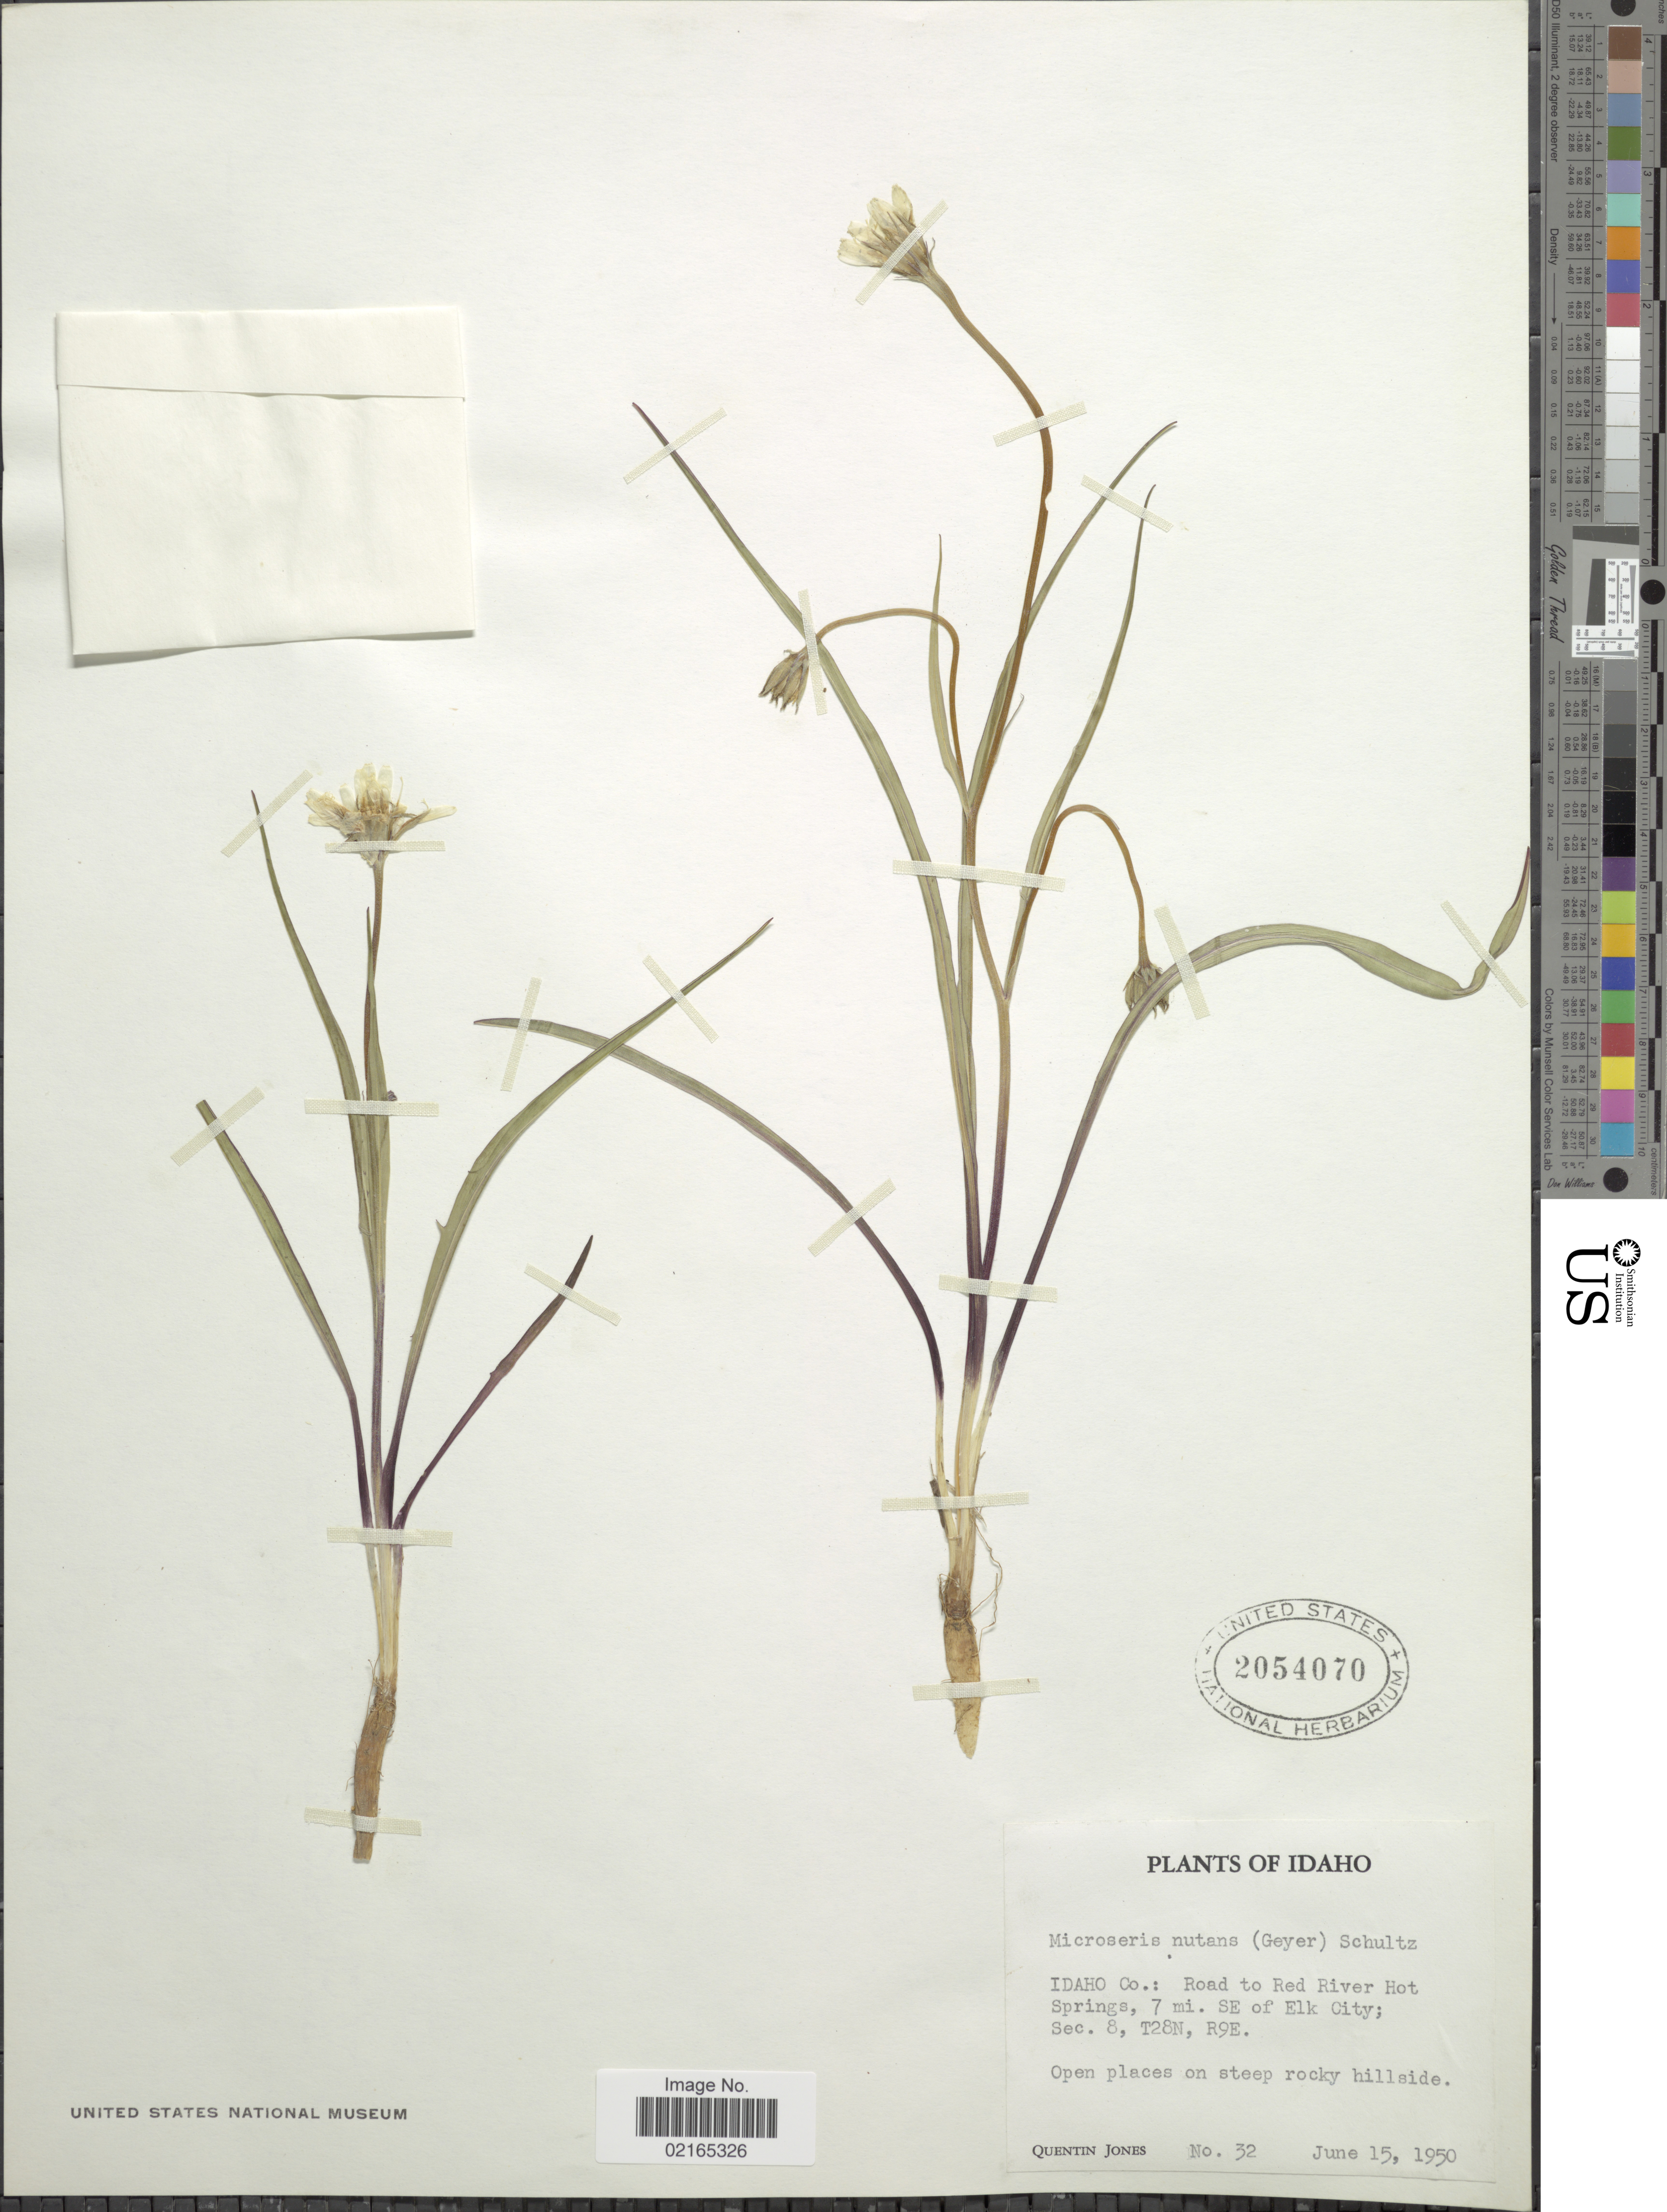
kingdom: Plantae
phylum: Tracheophyta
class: Magnoliopsida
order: Asterales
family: Asteraceae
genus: Microseris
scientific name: Microseris nutans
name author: (Hook.) Sch. Bip.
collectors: Q. Jones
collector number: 32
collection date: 1950-06-15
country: United States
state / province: Idaho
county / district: Idaho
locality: road to Red River Hot Springs, 7 mi. SE of Elk City; Sec. 8, T28N. R9E., open places on steep rocky hillside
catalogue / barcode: US 2054070